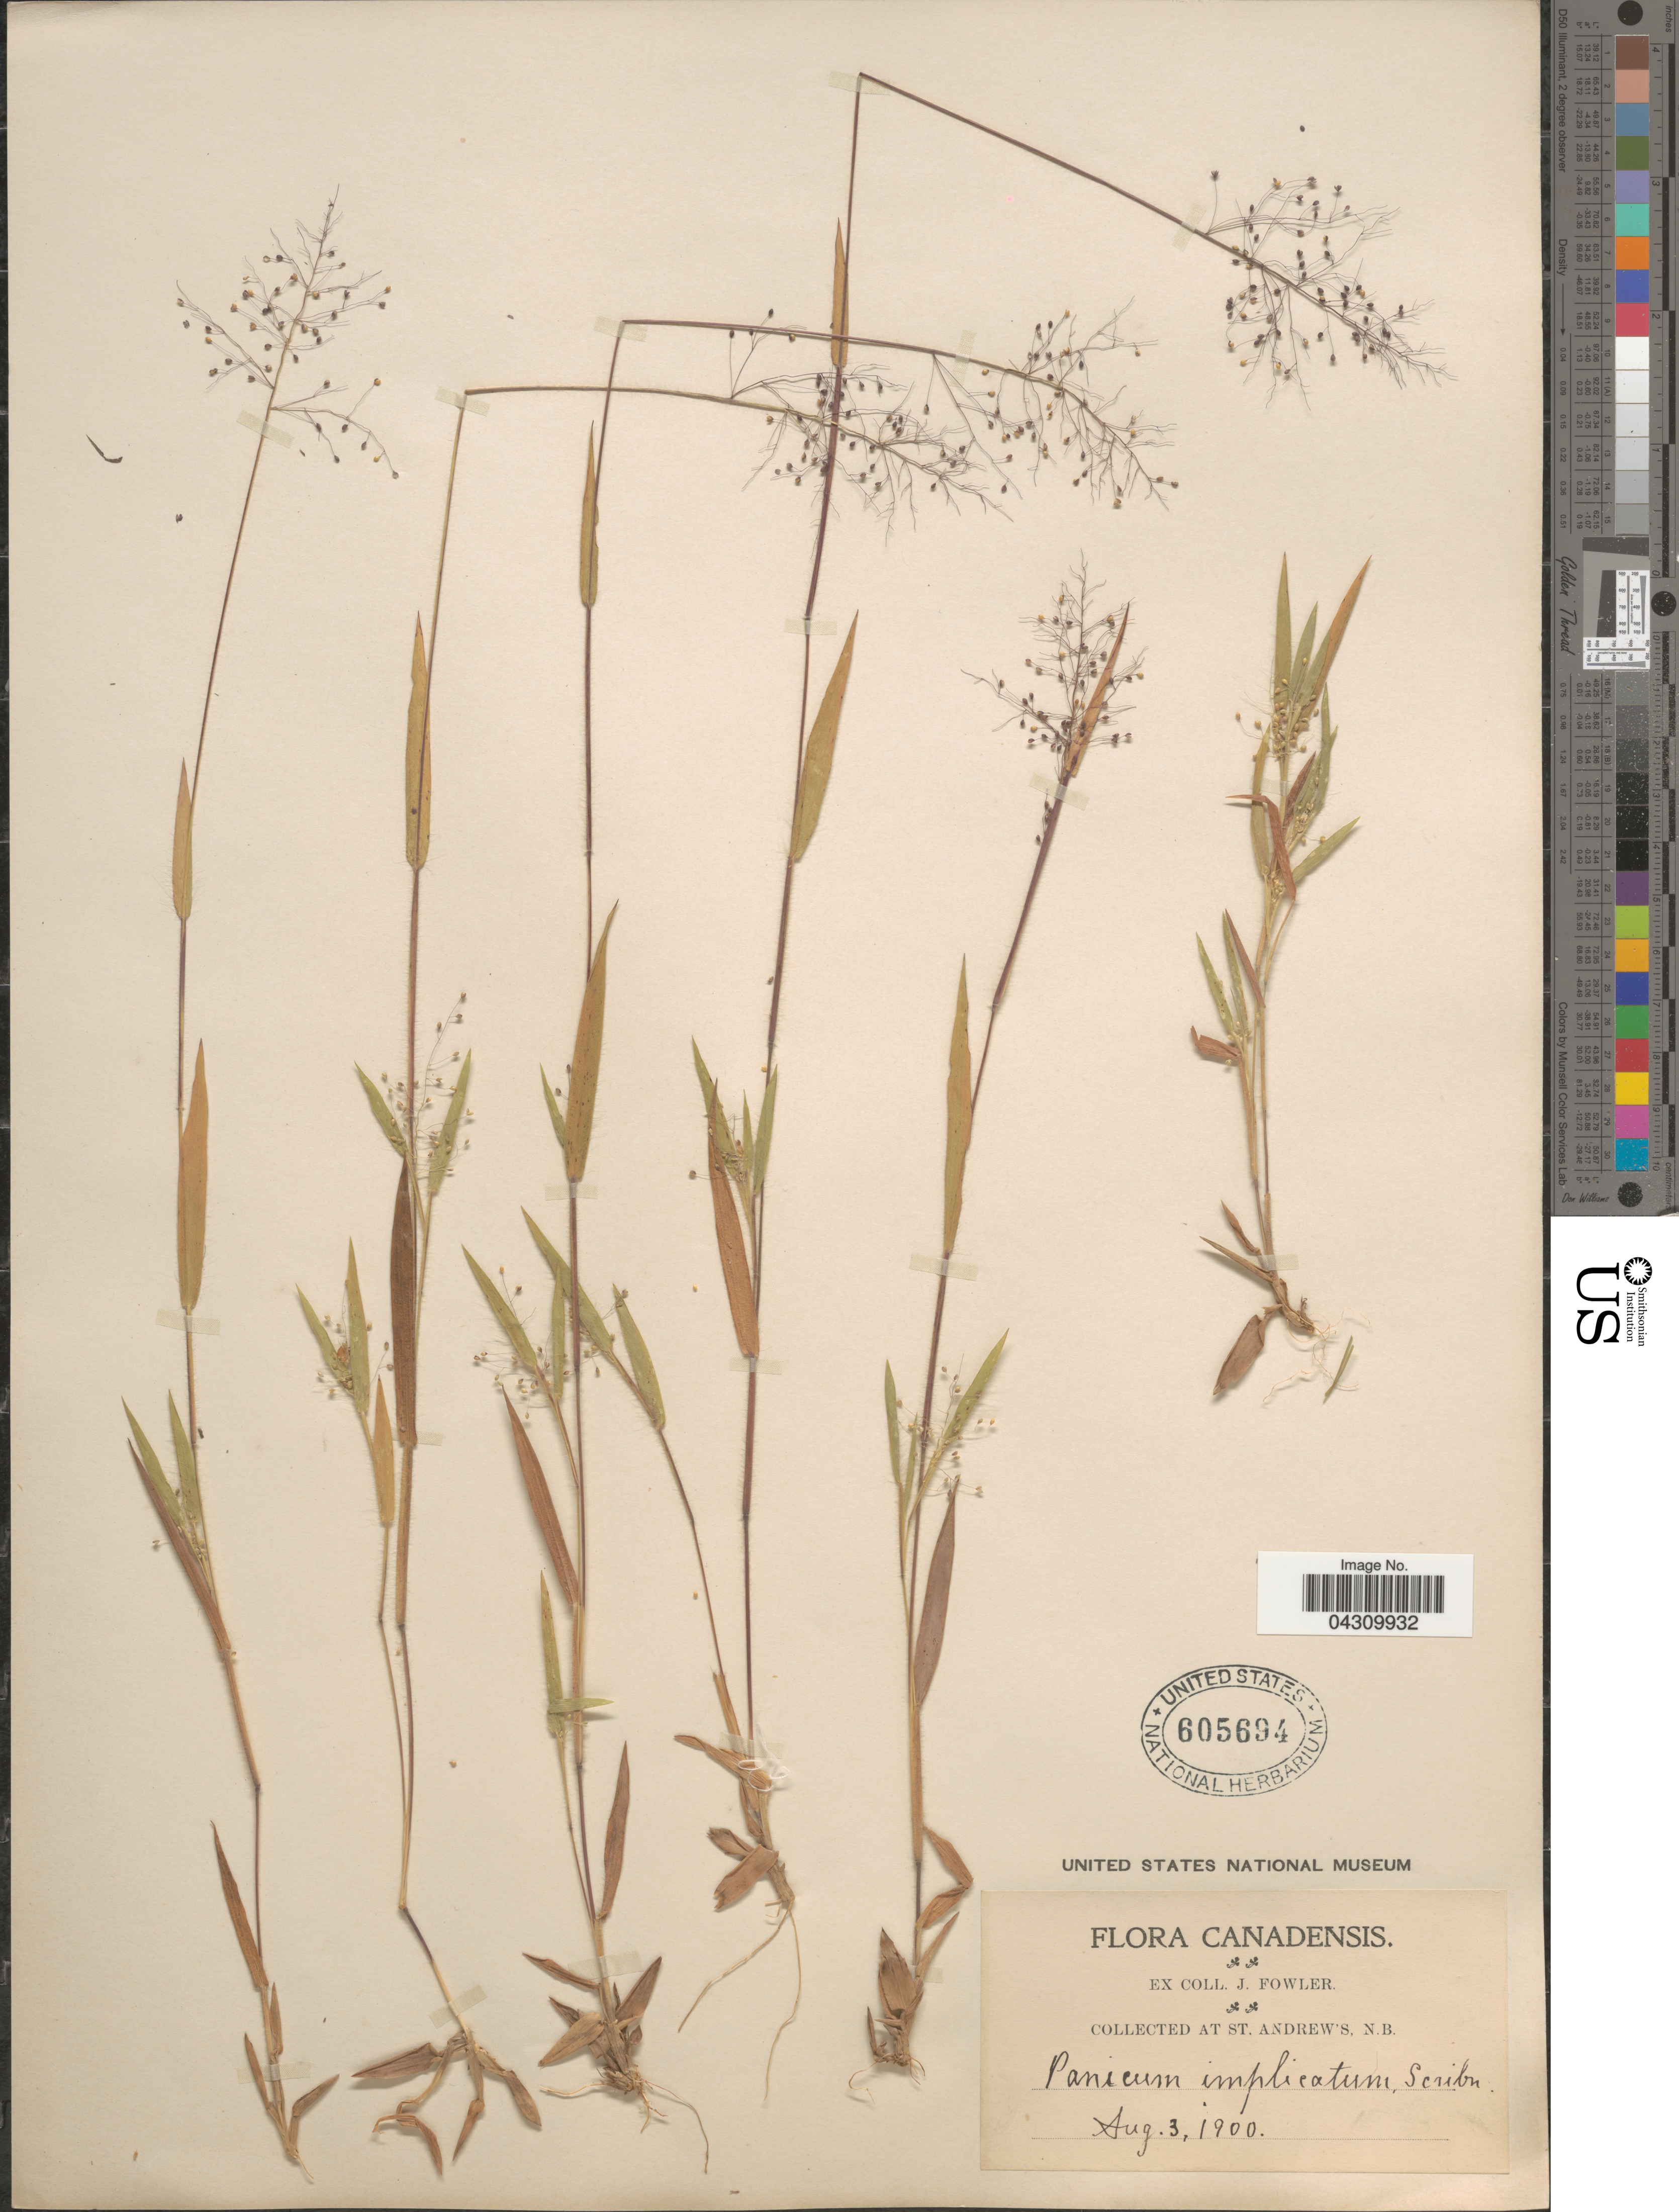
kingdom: Plantae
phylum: Tracheophyta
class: Liliopsida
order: Poales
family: Poaceae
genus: Dichanthelium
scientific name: Dichanthelium acuminatum var. acuminatum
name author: (Sw.) Gould & C.A. Clark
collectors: J. Fowler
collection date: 1900-08-03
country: Canada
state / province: New Brunswick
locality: At St. Andrew's.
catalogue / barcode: US 605694